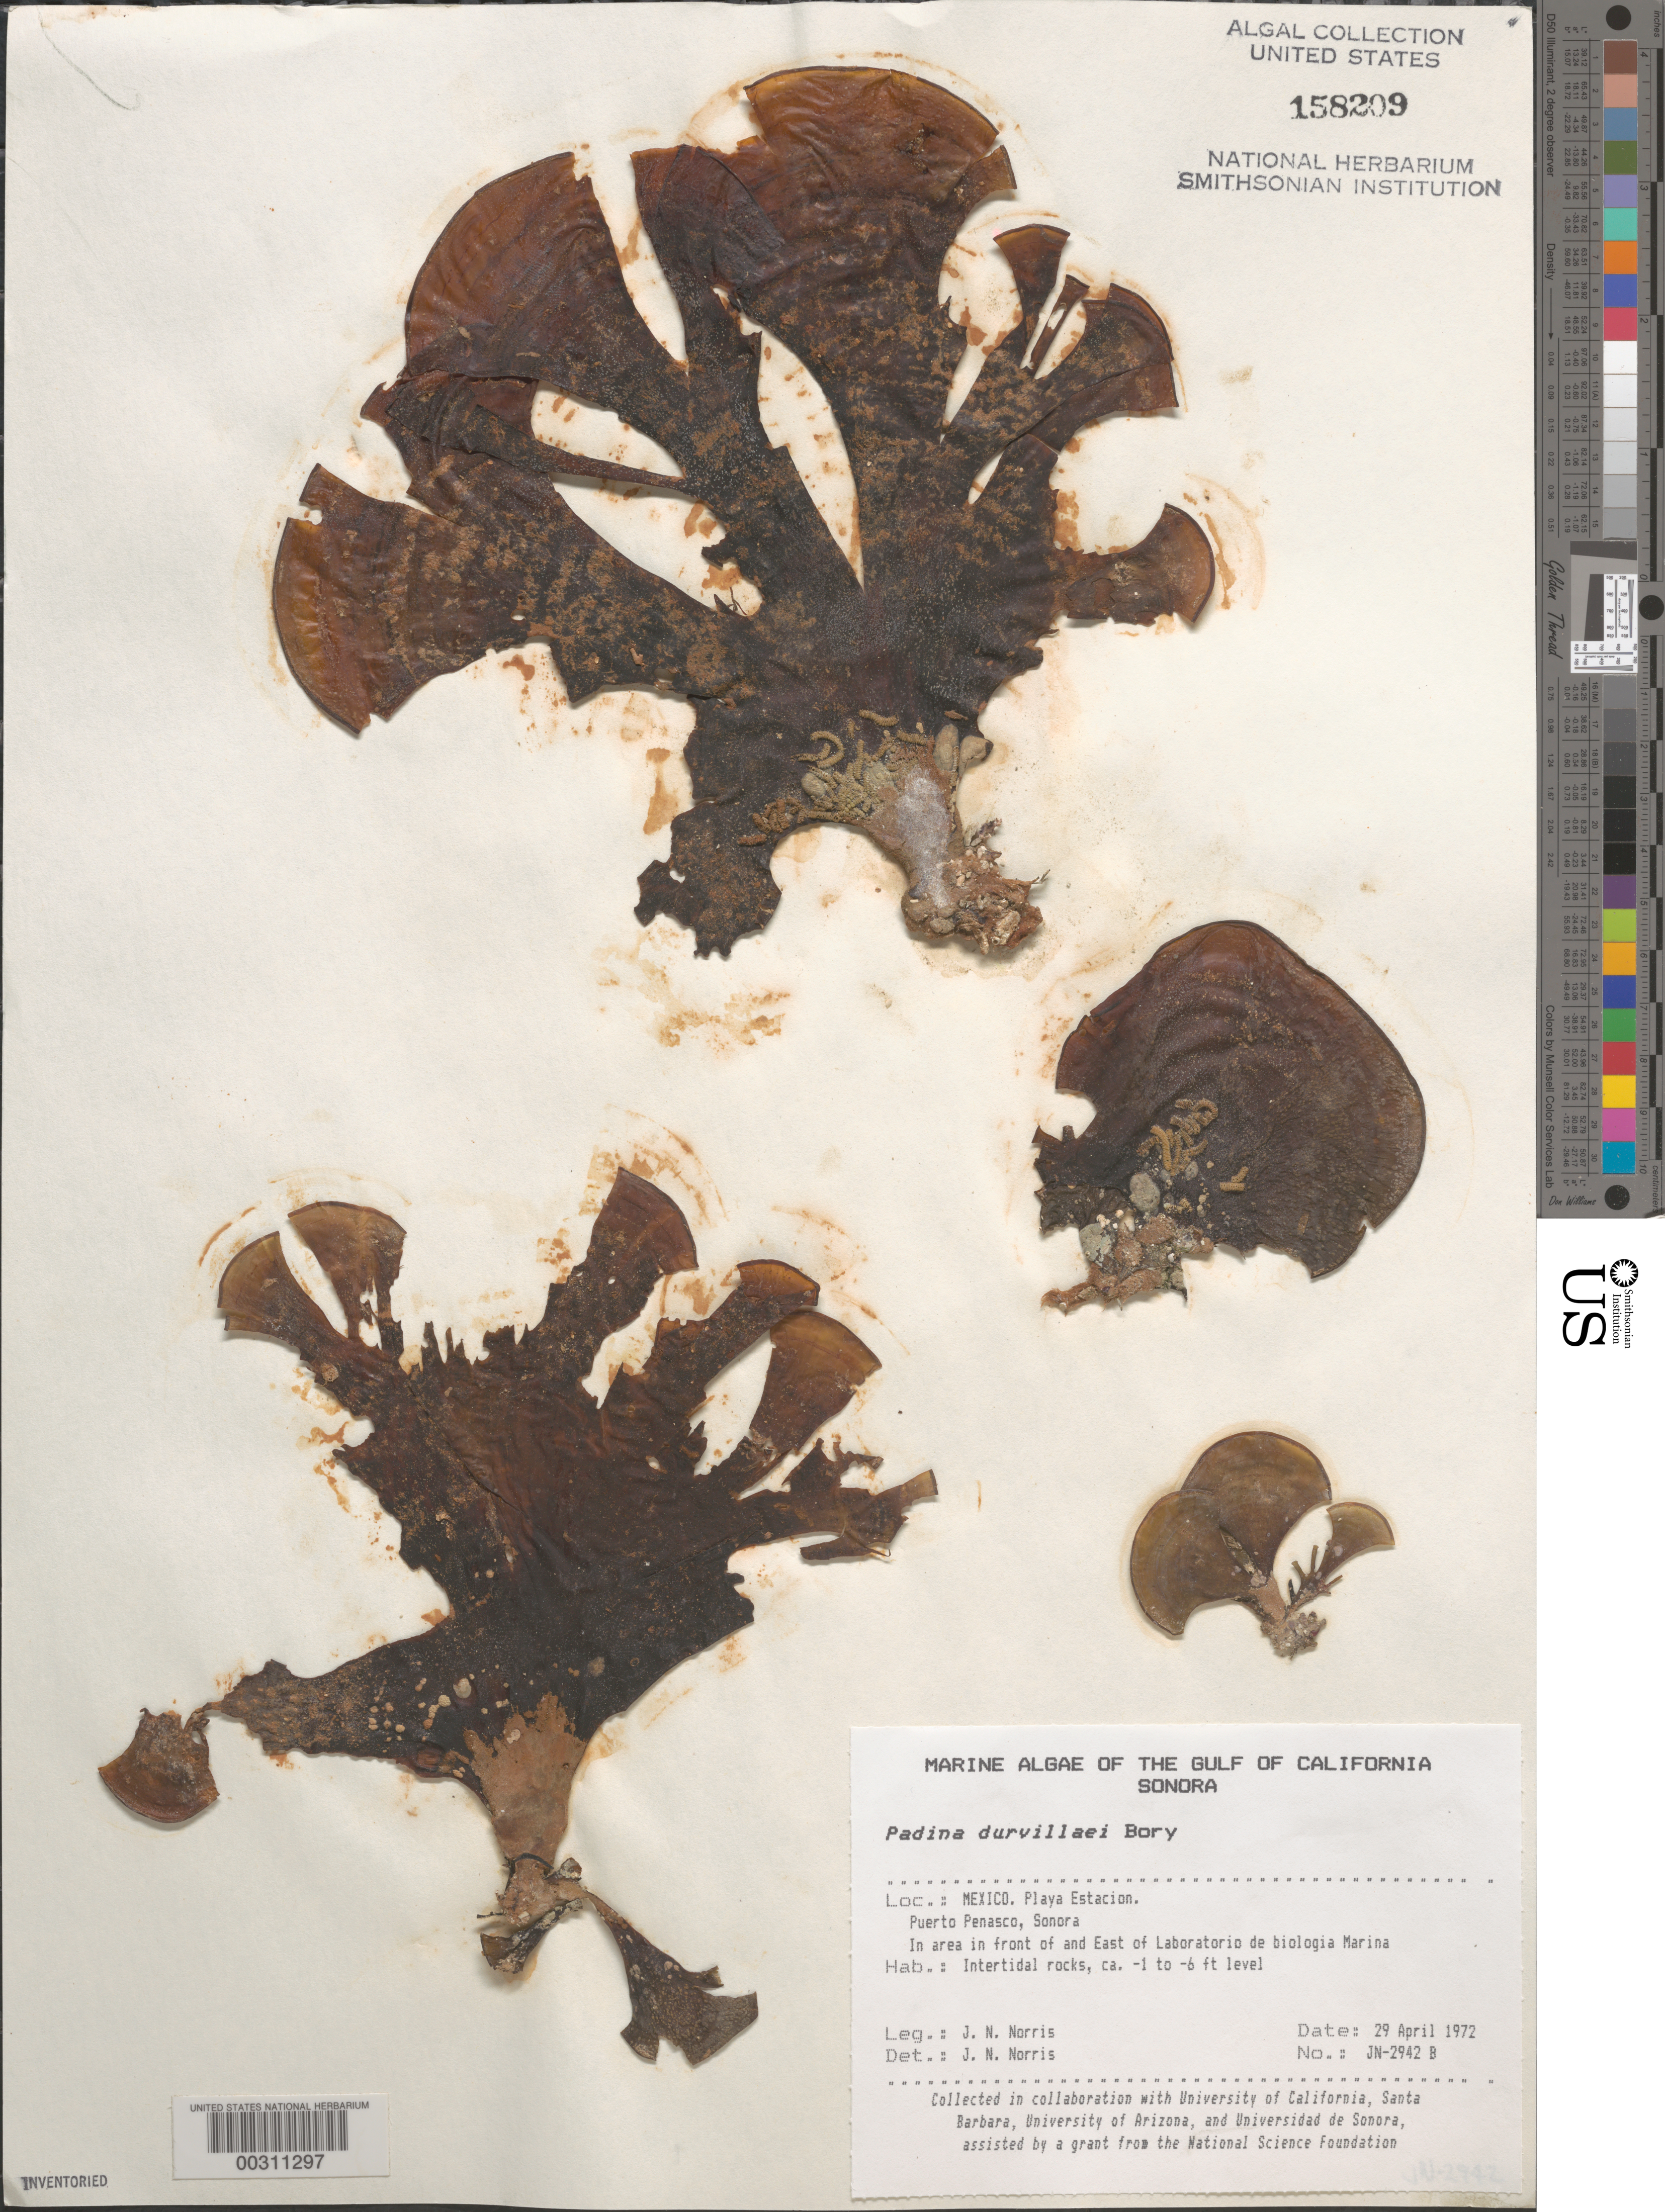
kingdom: Chromista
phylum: Ochrophyta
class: Phaeophyceae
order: Dictyotales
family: Dictyotaceae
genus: Padina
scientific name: Padina durvillaei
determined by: Norris, James N.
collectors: J. N. Norris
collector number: JN-2942b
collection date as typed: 29 Apr 1972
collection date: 1972-04-29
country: Mexico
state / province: Sonora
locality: Playa Estacion, Puerto Penasco, marine station area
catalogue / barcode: US 158209